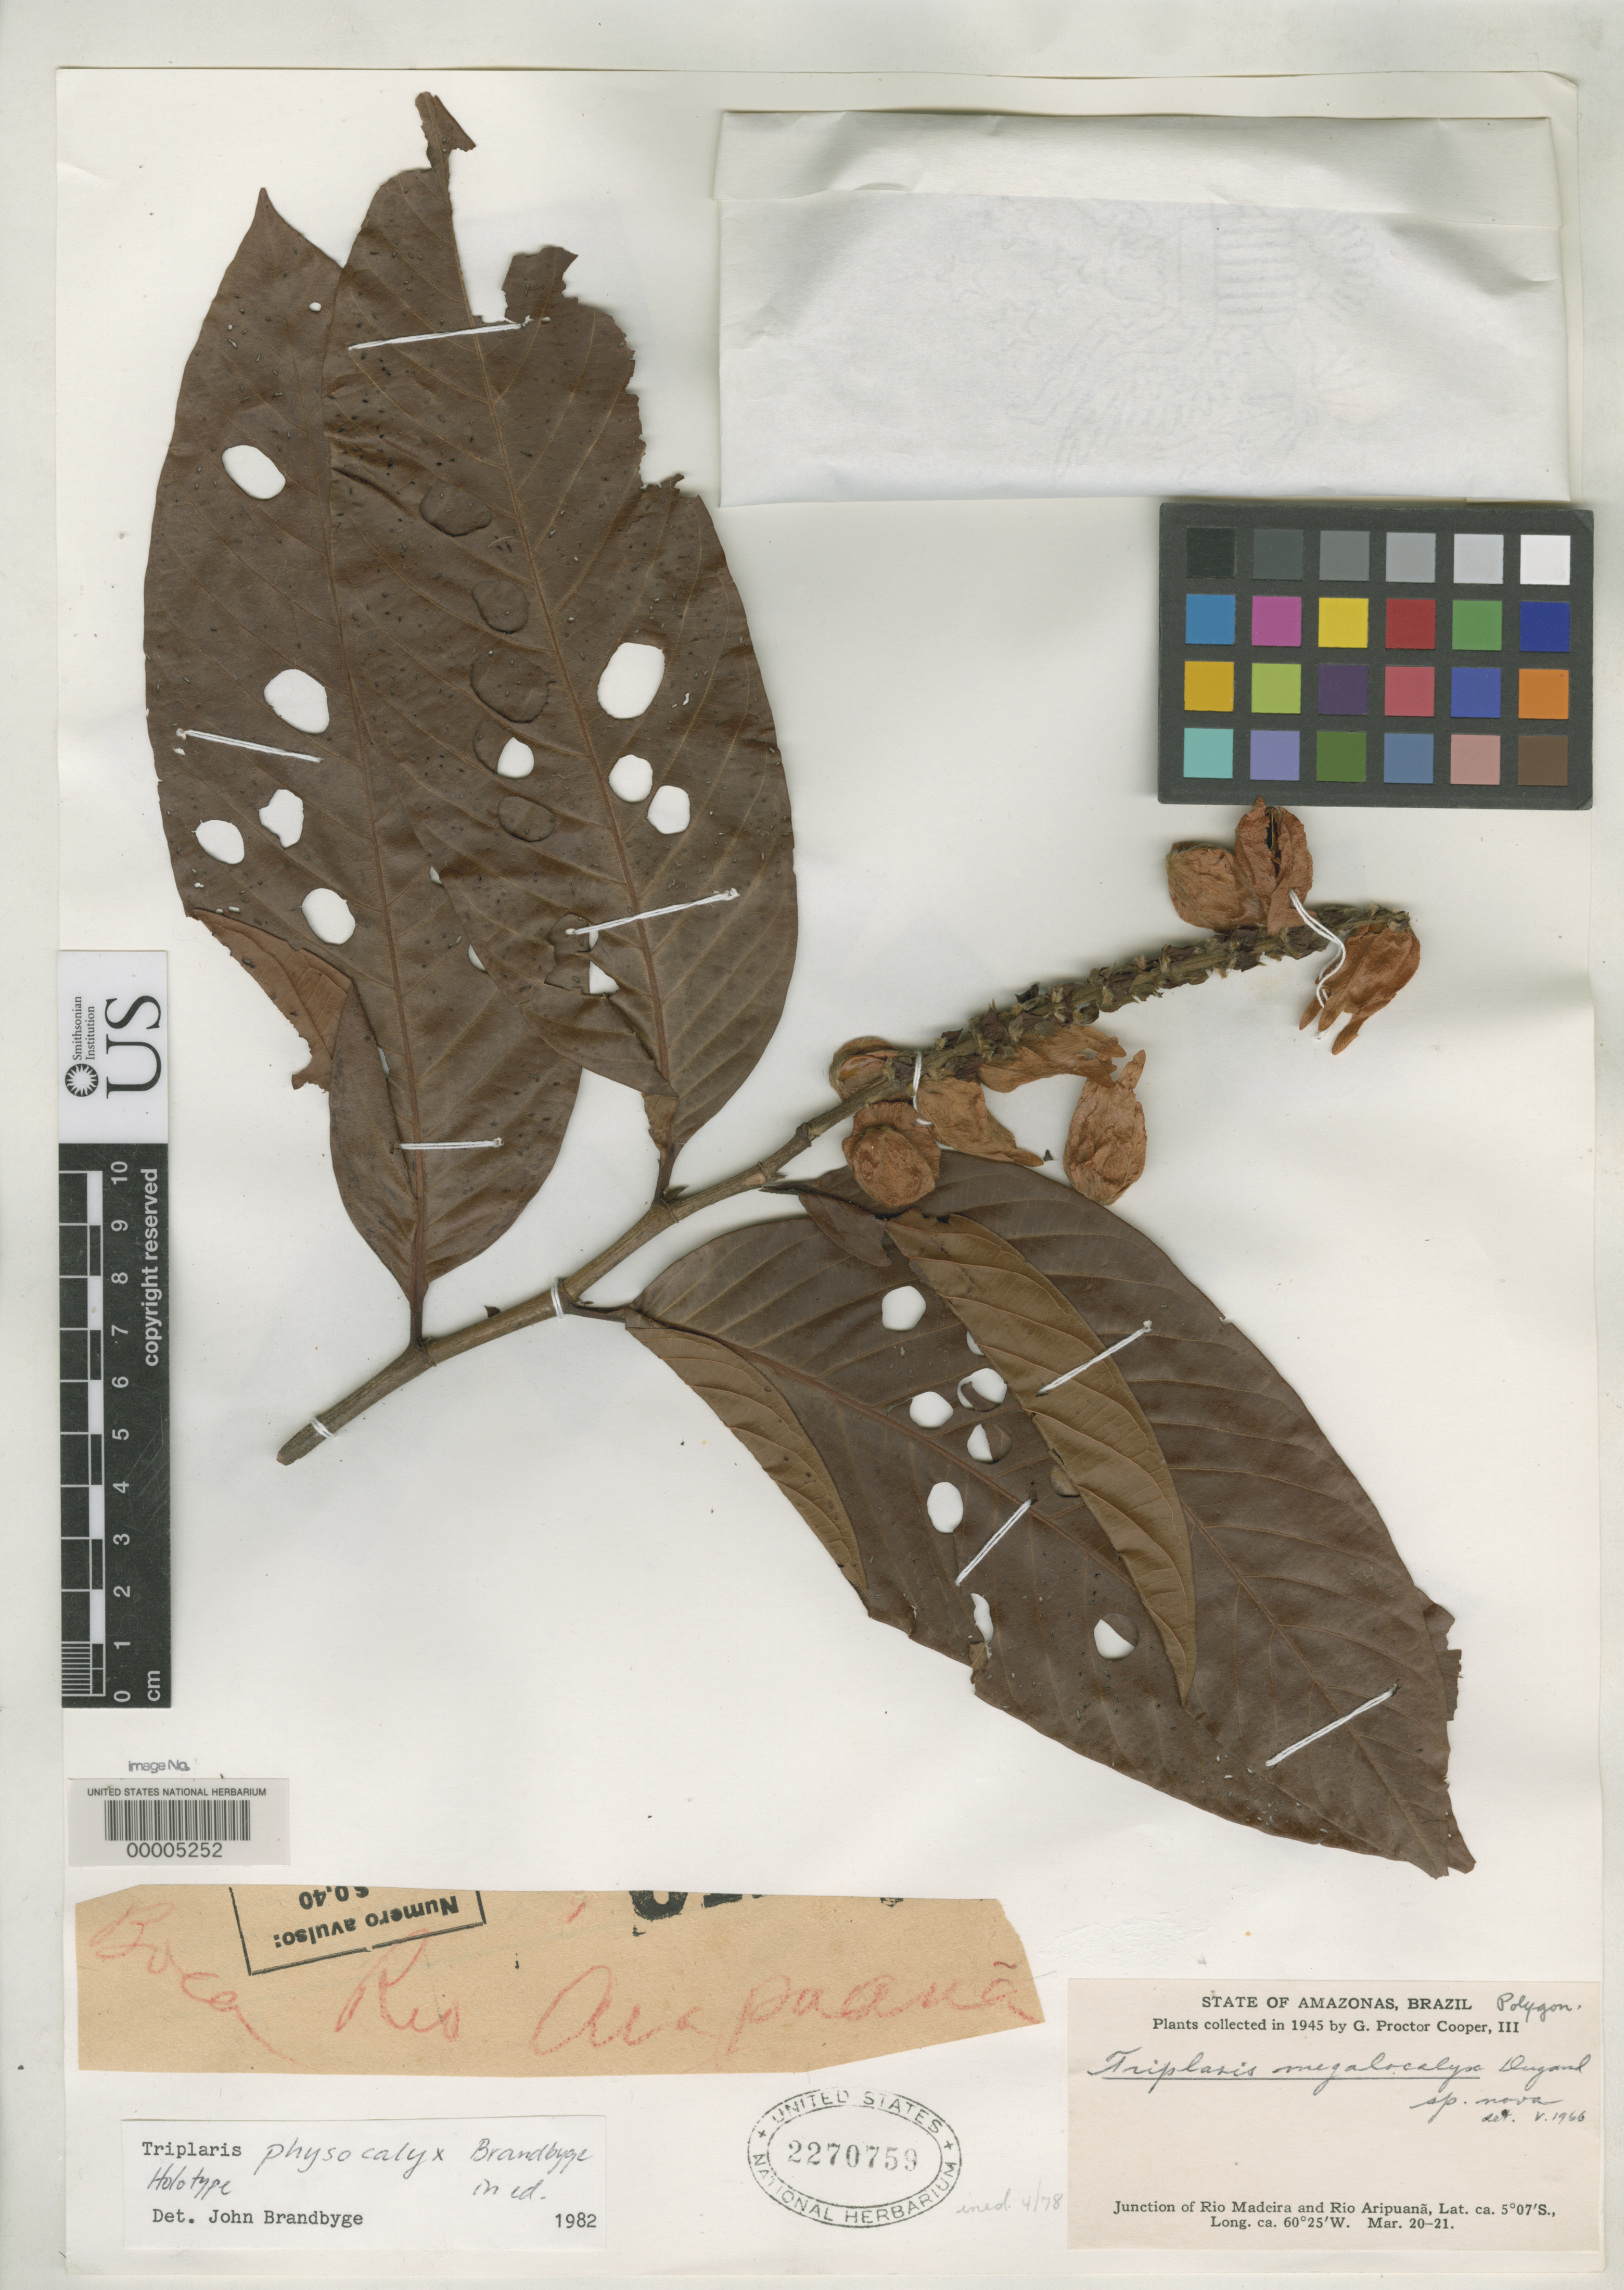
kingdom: Plantae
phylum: Tracheophyta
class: Magnoliopsida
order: Caryophyllales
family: Polygonaceae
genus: Triplaris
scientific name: Triplaris physocalyx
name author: Brandbyge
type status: Holotype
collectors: G. Cooper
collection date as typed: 20 Mar 1945 to 21 Mar 1945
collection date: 1945-03-20/1945-03-21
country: Brazil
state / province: Amazonas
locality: Junction of Rio Madeira and Rio Aripuana.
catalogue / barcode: US 2270759